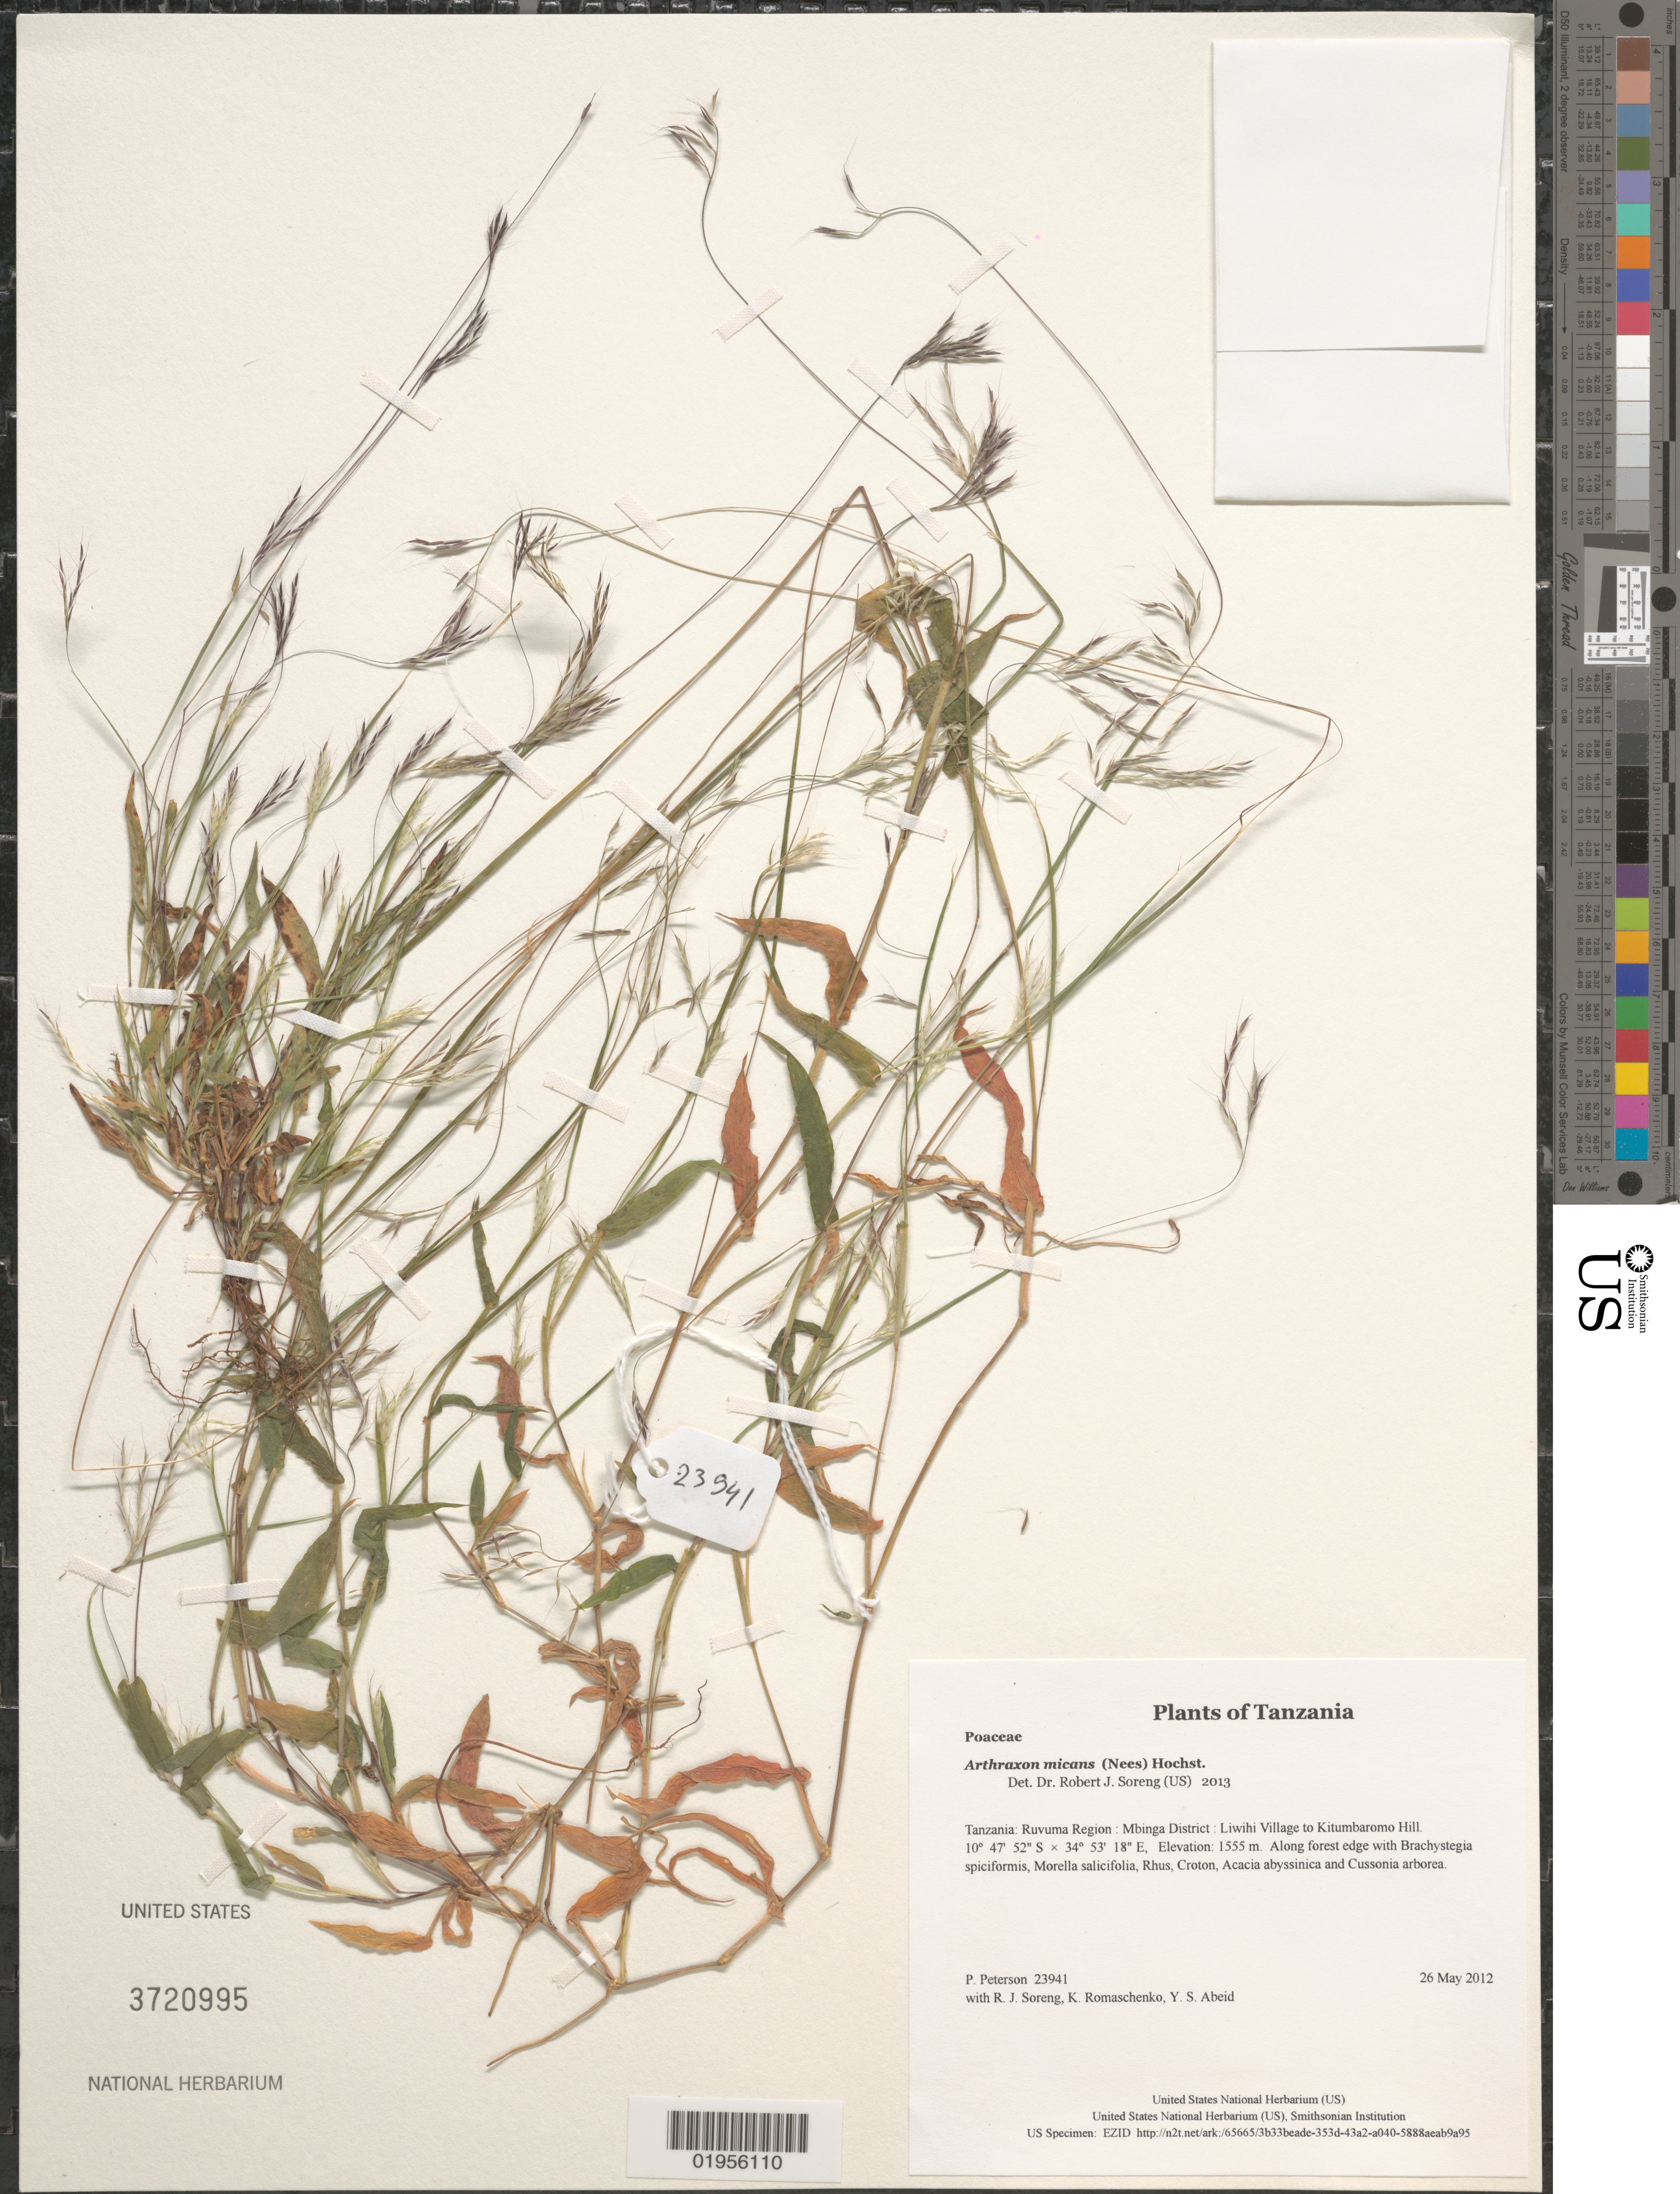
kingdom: Plantae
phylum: Tracheophyta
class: Liliopsida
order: Poales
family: Poaceae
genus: Arthraxon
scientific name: Arthraxon micans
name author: (Nees) Hochst.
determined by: Soreng, Robert J., Research Associate (BOT), Smithsonian Institution - National Museum of Natural History (UNITED STATES)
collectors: P. M. Peterson, R. J. Soreng, K. Romaschenko & Y. Abeid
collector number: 23941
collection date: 2012-05-26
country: Tanzania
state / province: Ruvuma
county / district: Mbinga District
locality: Liwihi Village to Kitumbaromo Hill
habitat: Along forest edge with Brachystegia spiciformis, Morella salicifolia, Rhus, Croton, Acacia abyssinica and Cussonia arborea.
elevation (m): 1555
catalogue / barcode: US 3720995